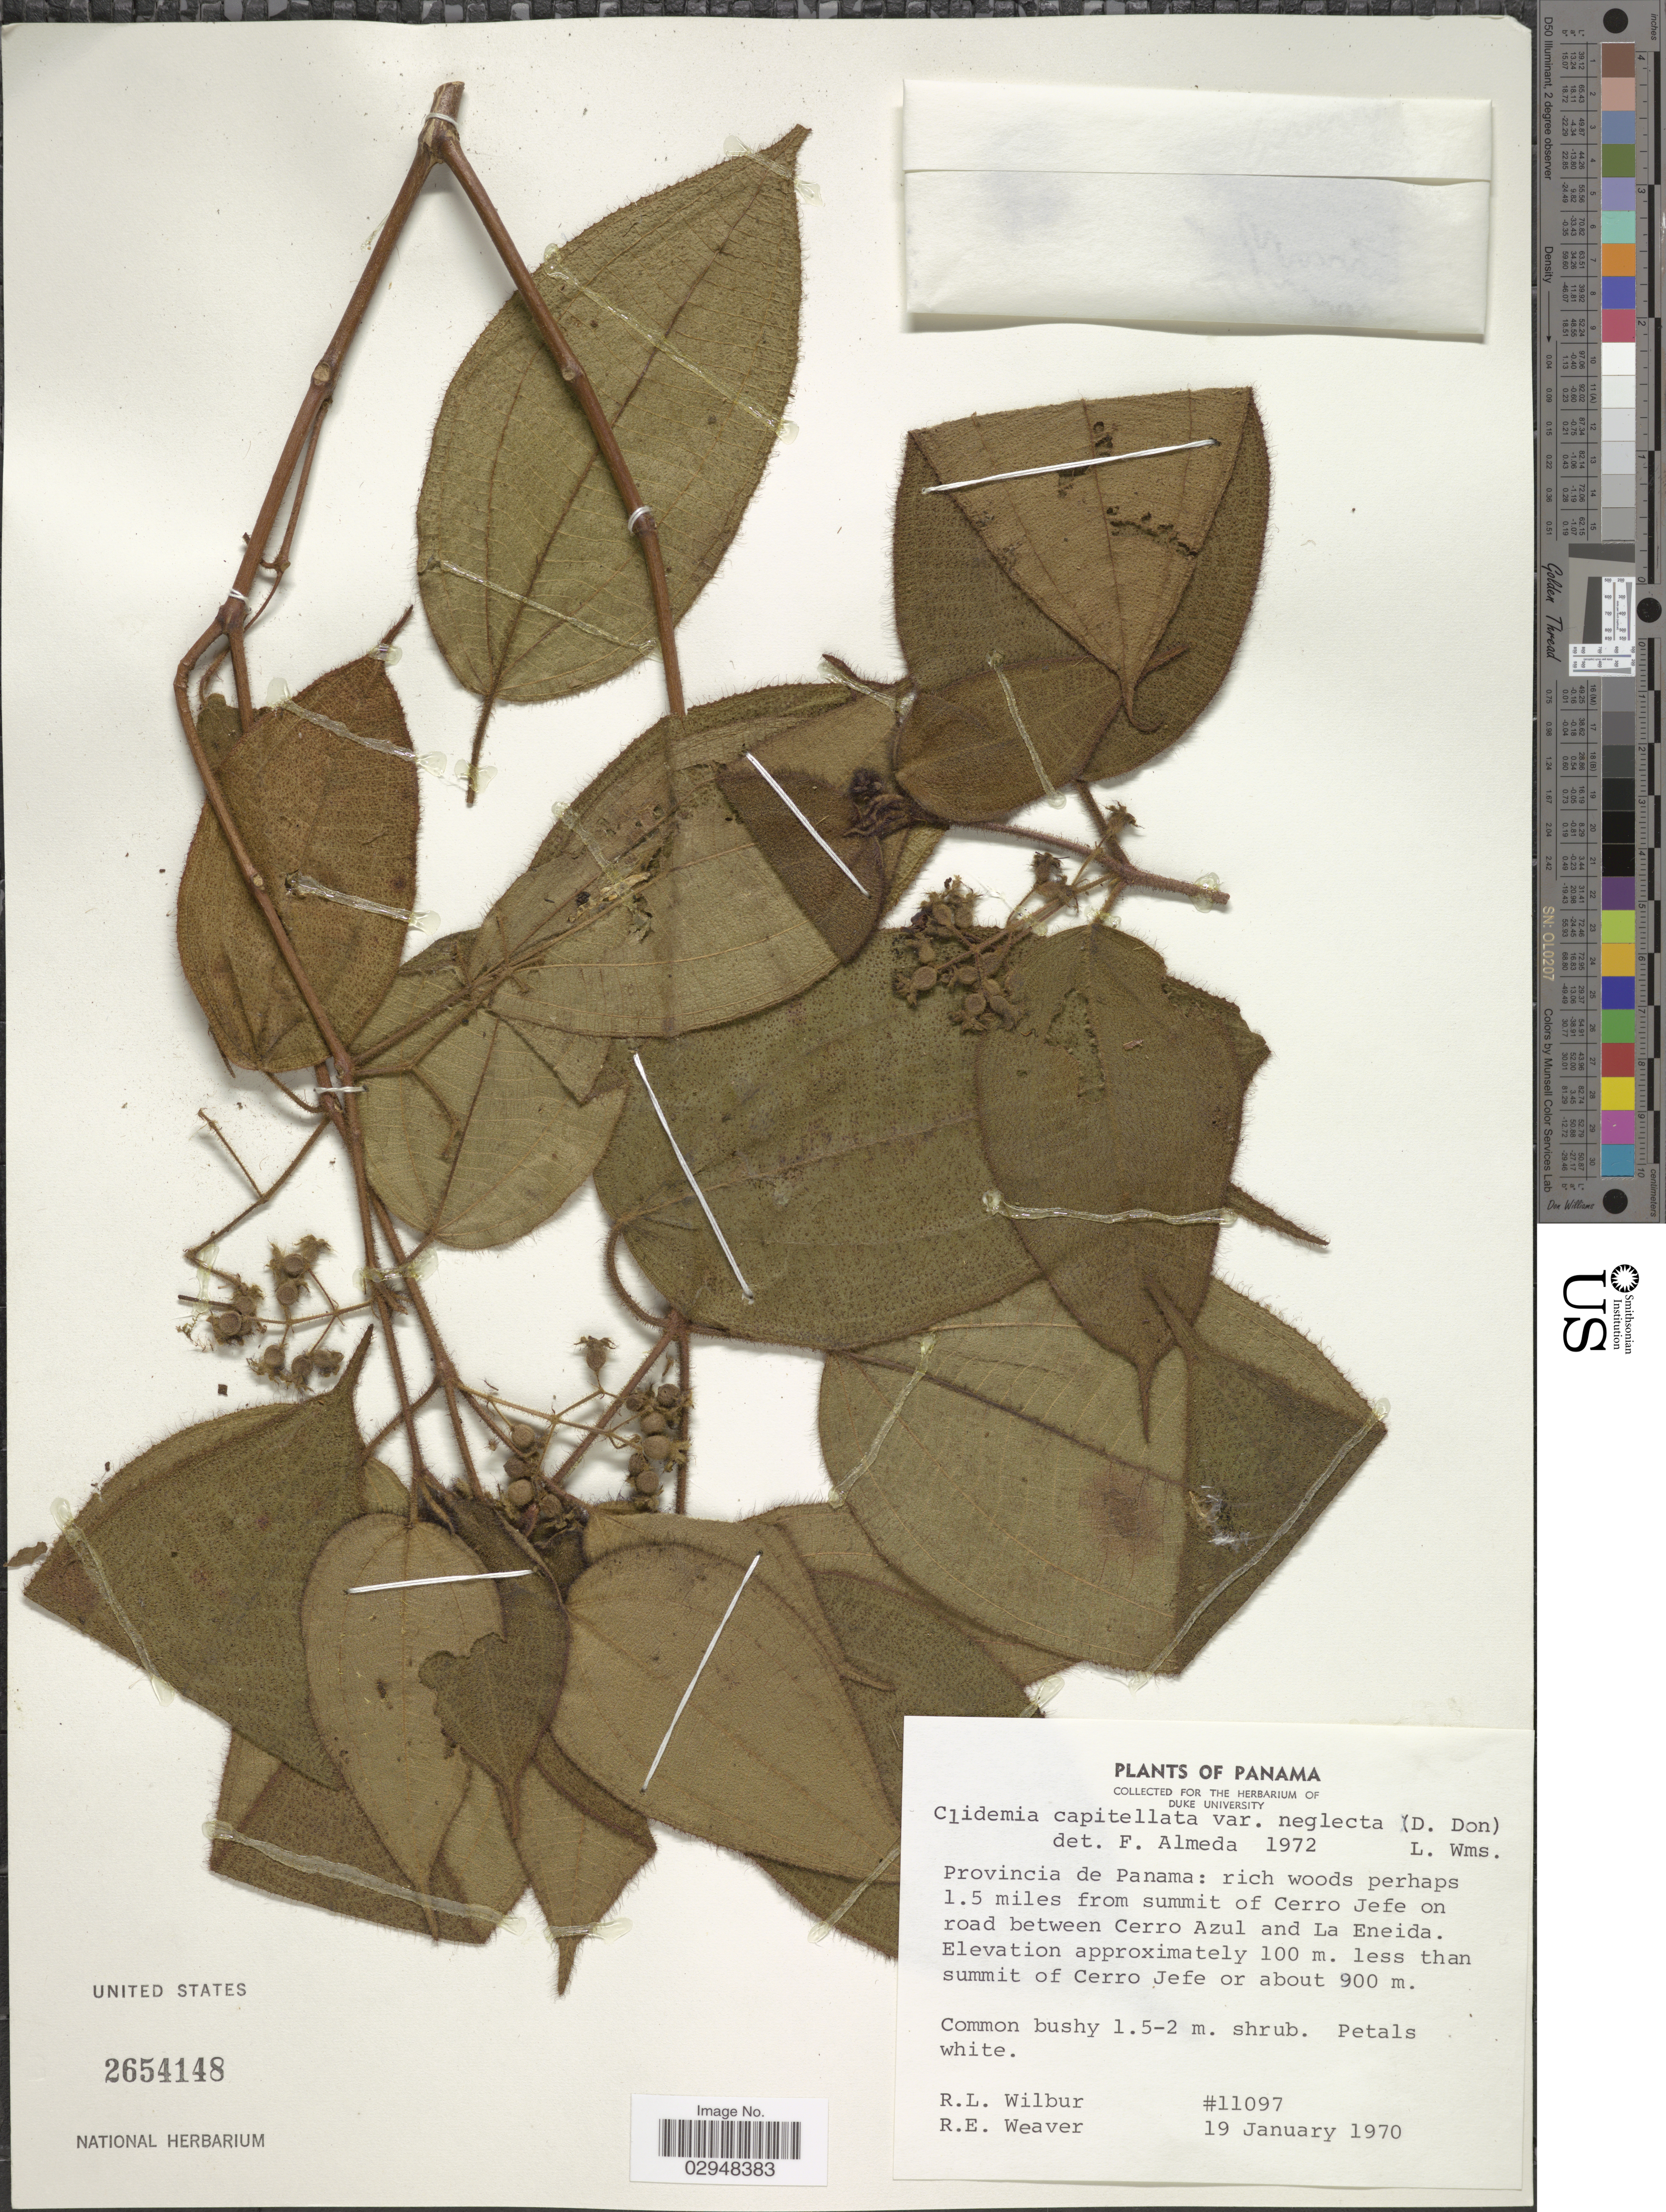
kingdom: Plantae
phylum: Tracheophyta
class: Magnoliopsida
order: Myrtales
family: Melastomataceae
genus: Clidemia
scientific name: Clidemia sp.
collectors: R. L. Wilbur & R. E. Weaver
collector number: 11097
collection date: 1970-01-19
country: Panama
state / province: Panamá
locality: Rich woods perhaps 1.5 miles from summit of Cerro Jefe on road between Cerro Azul and La Eneida.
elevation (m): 900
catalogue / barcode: US 2654148